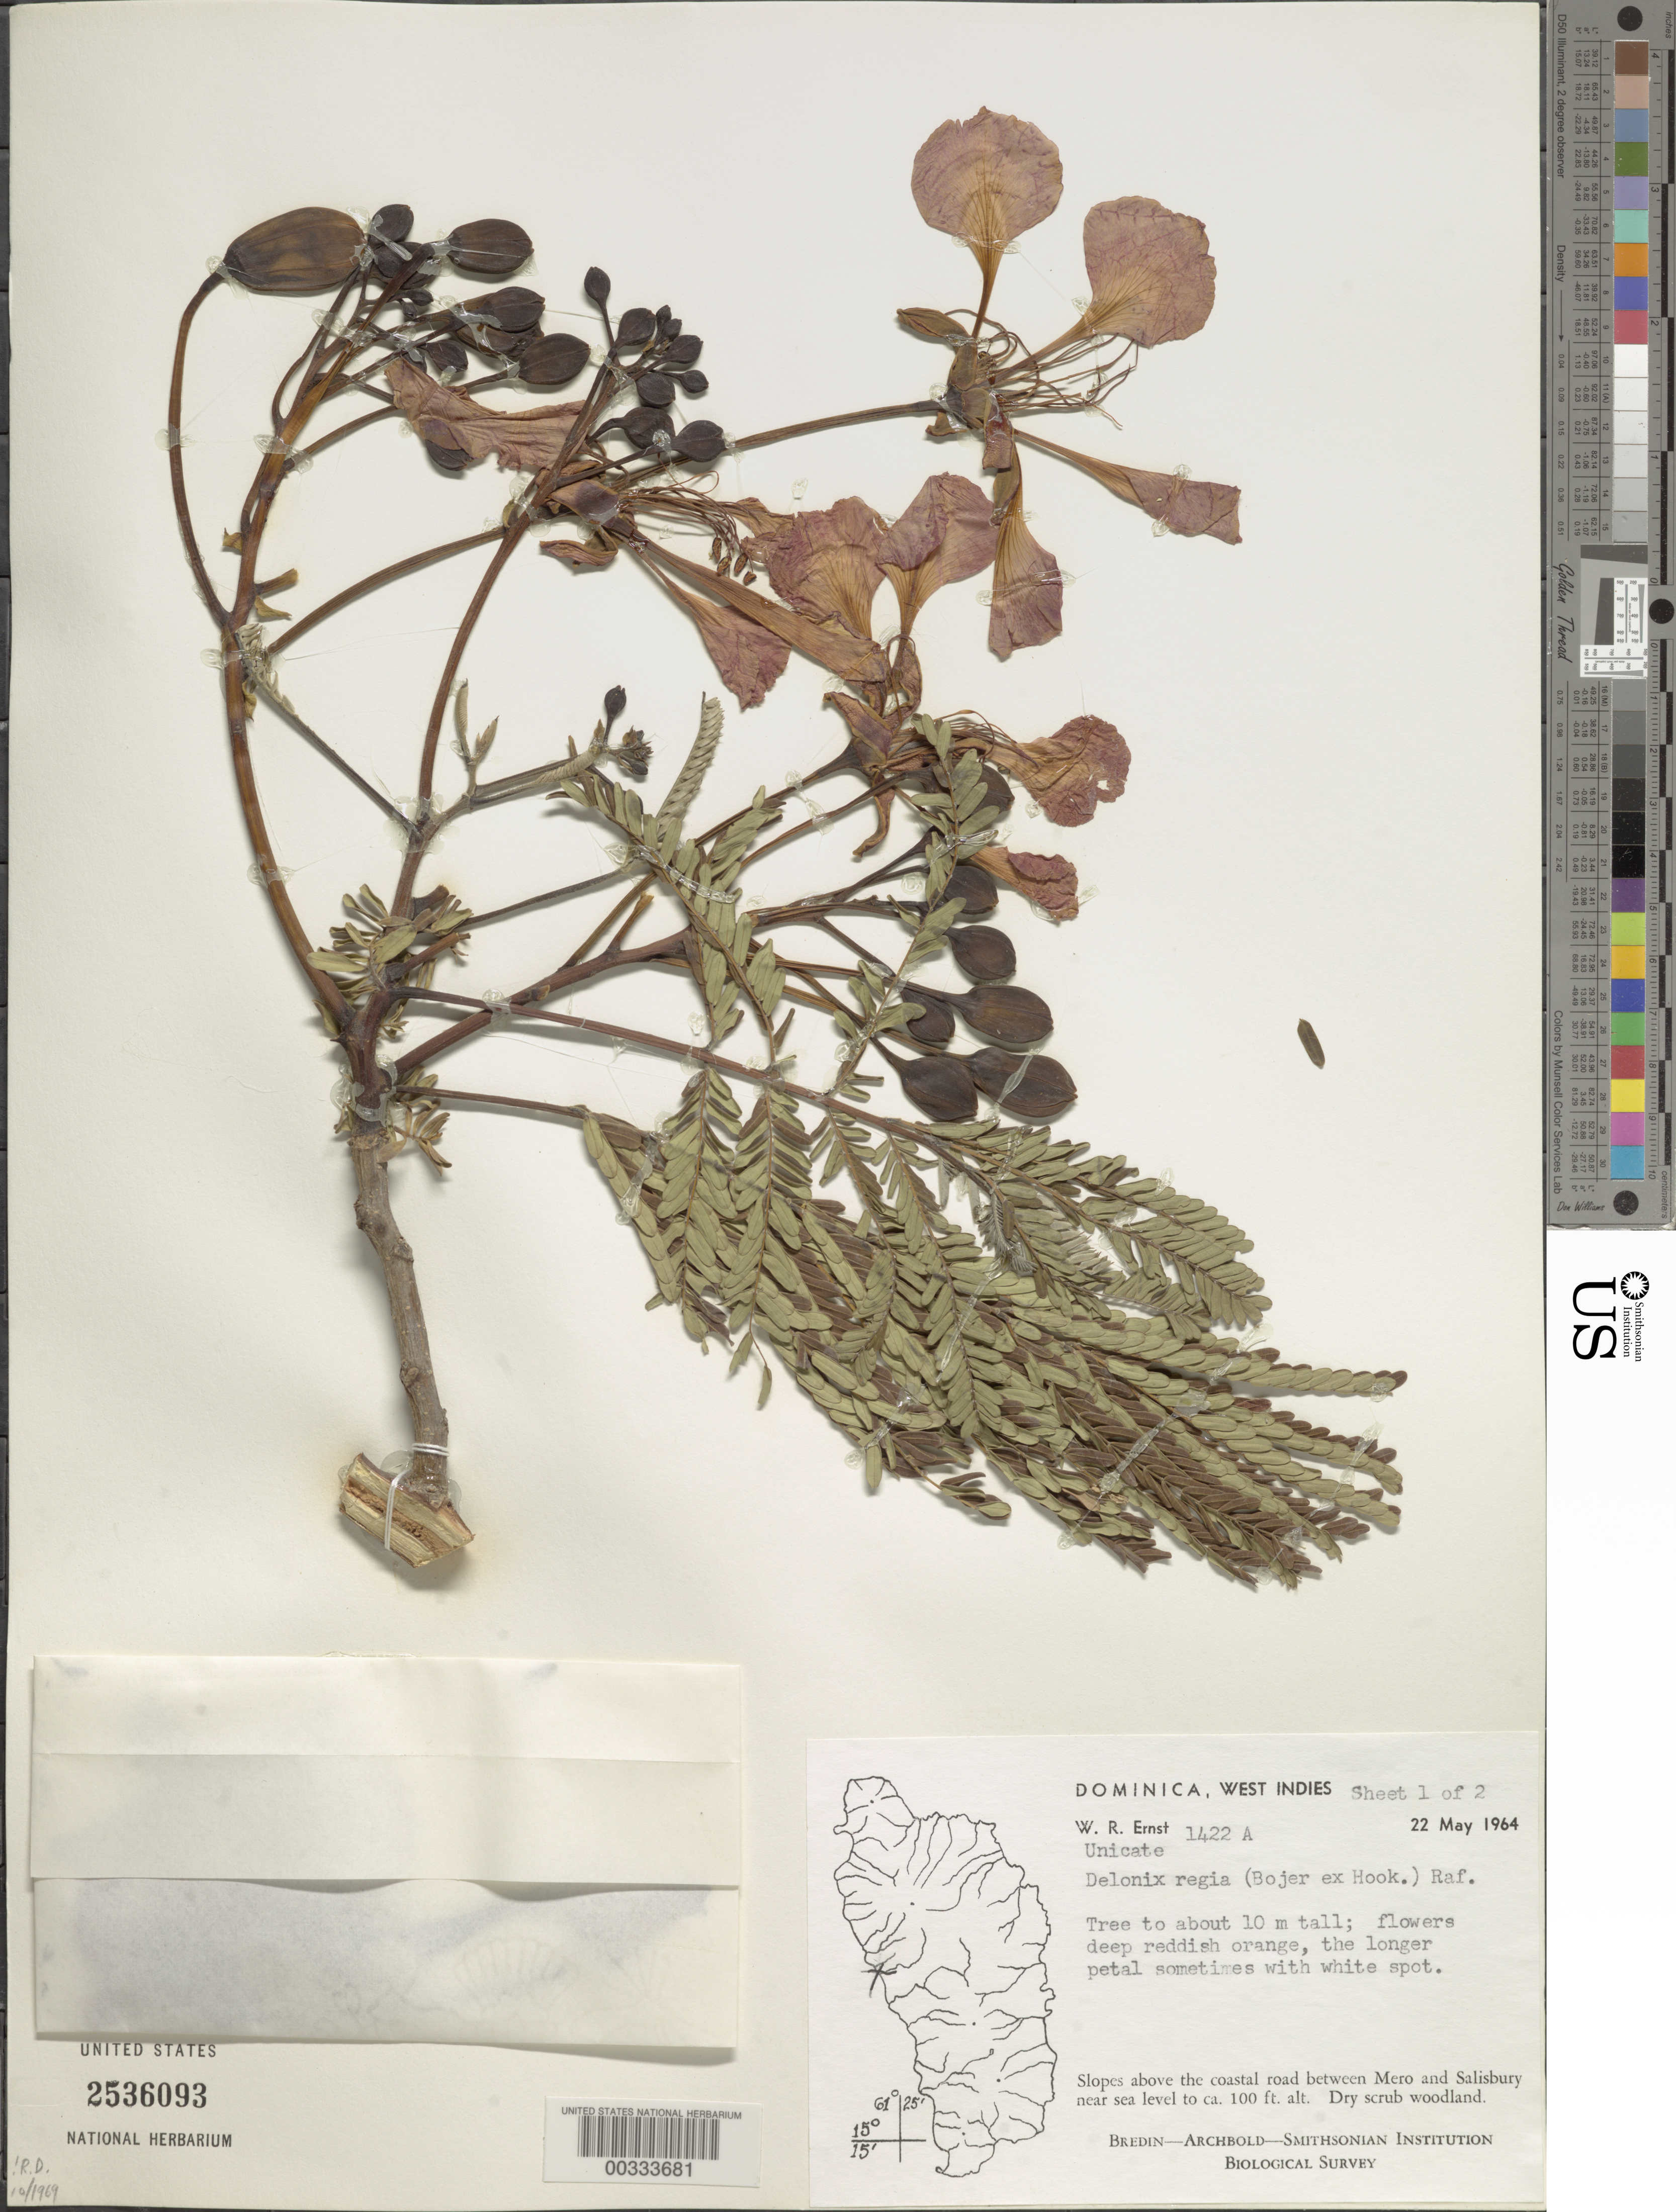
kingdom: Plantae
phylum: Tracheophyta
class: Magnoliopsida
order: Fabales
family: Fabaceae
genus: Delonix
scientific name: Delonix regia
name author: (Bojer ex Hook.) Raf.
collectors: W. R. Ernst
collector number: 1422a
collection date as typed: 22 May 1964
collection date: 1964-05-22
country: Dominica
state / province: St. Joseph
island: Dominica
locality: Above the coastal road between mero and salisbury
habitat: Slopes; dry scrub woodland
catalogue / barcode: US 2536093